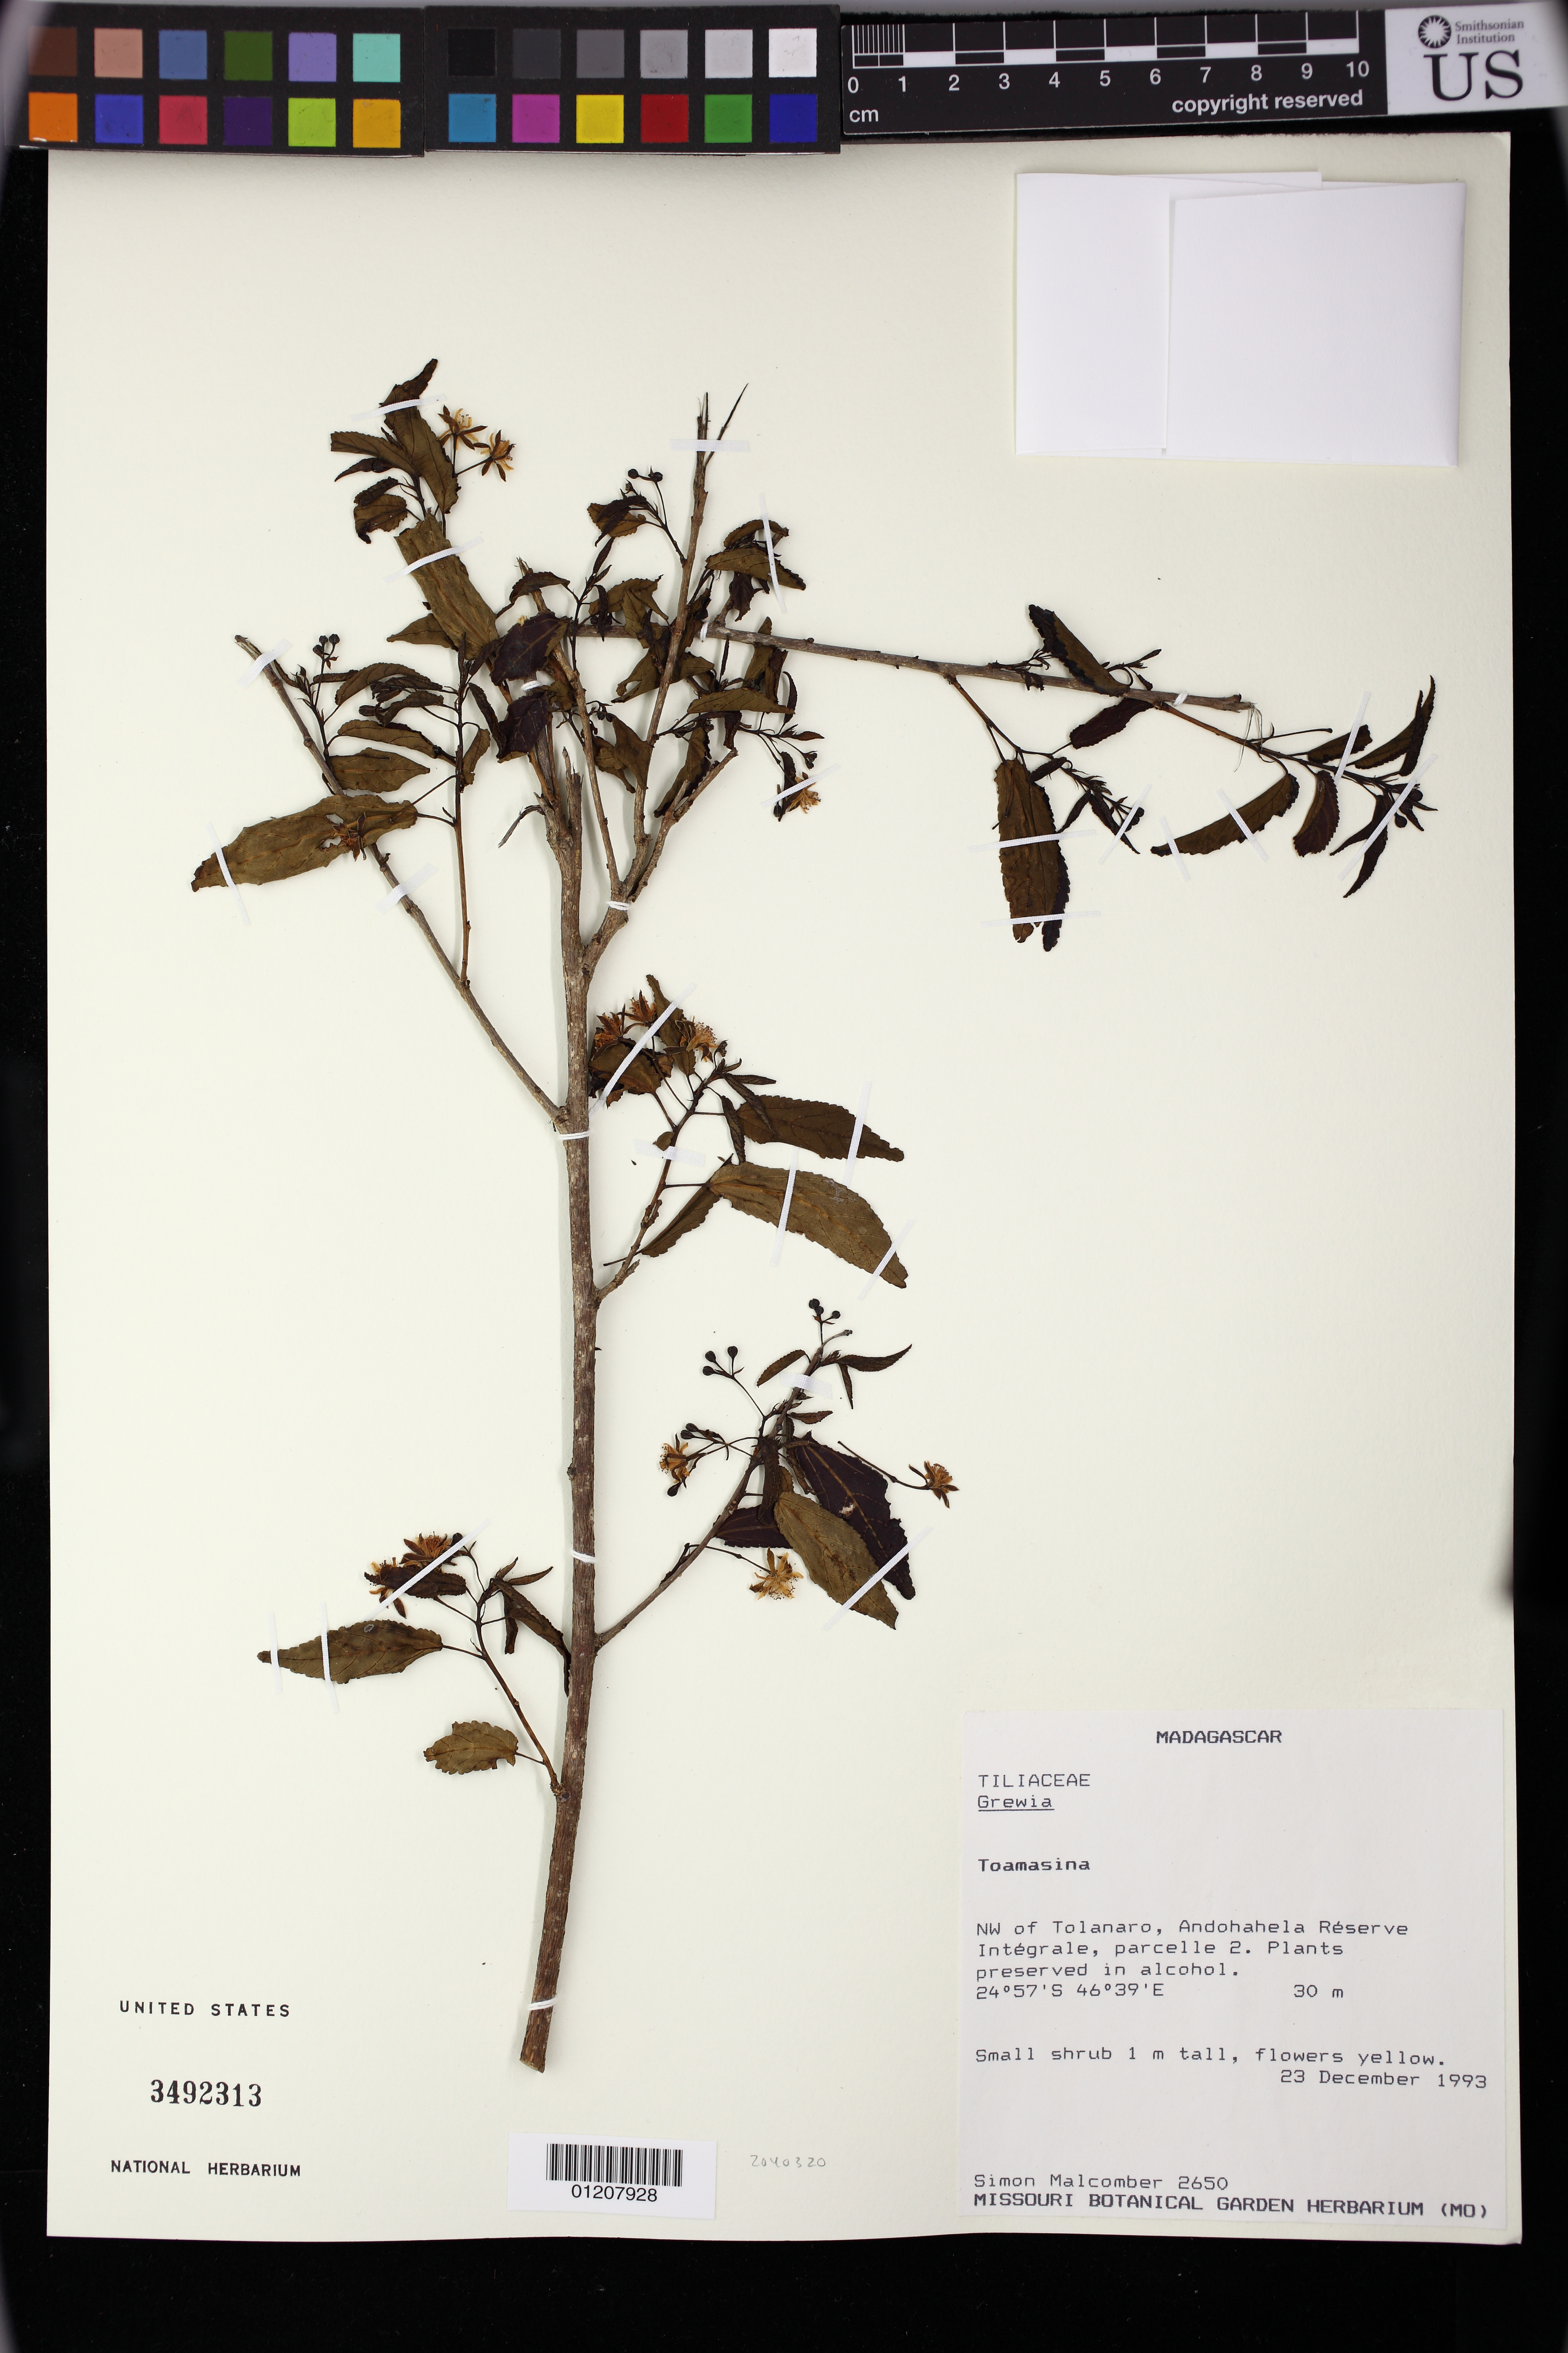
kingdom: Plantae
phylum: Tracheophyta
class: Magnoliopsida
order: Malvales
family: Malvaceae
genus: Grewia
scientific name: Grewia cuneifolia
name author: Juss.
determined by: Dorr, L. J., (BOT), Smithsonian Institution - National Museum of Natural History (UNITED STATES)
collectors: S. T. Malcomber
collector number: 2650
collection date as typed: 23 Dec 1993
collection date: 1993-12-23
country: Madagascar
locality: Toamasina. NW of Tolanaro, Andohahela Réserve Intégrale, parcelle 2.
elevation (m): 30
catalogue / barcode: US 3492313